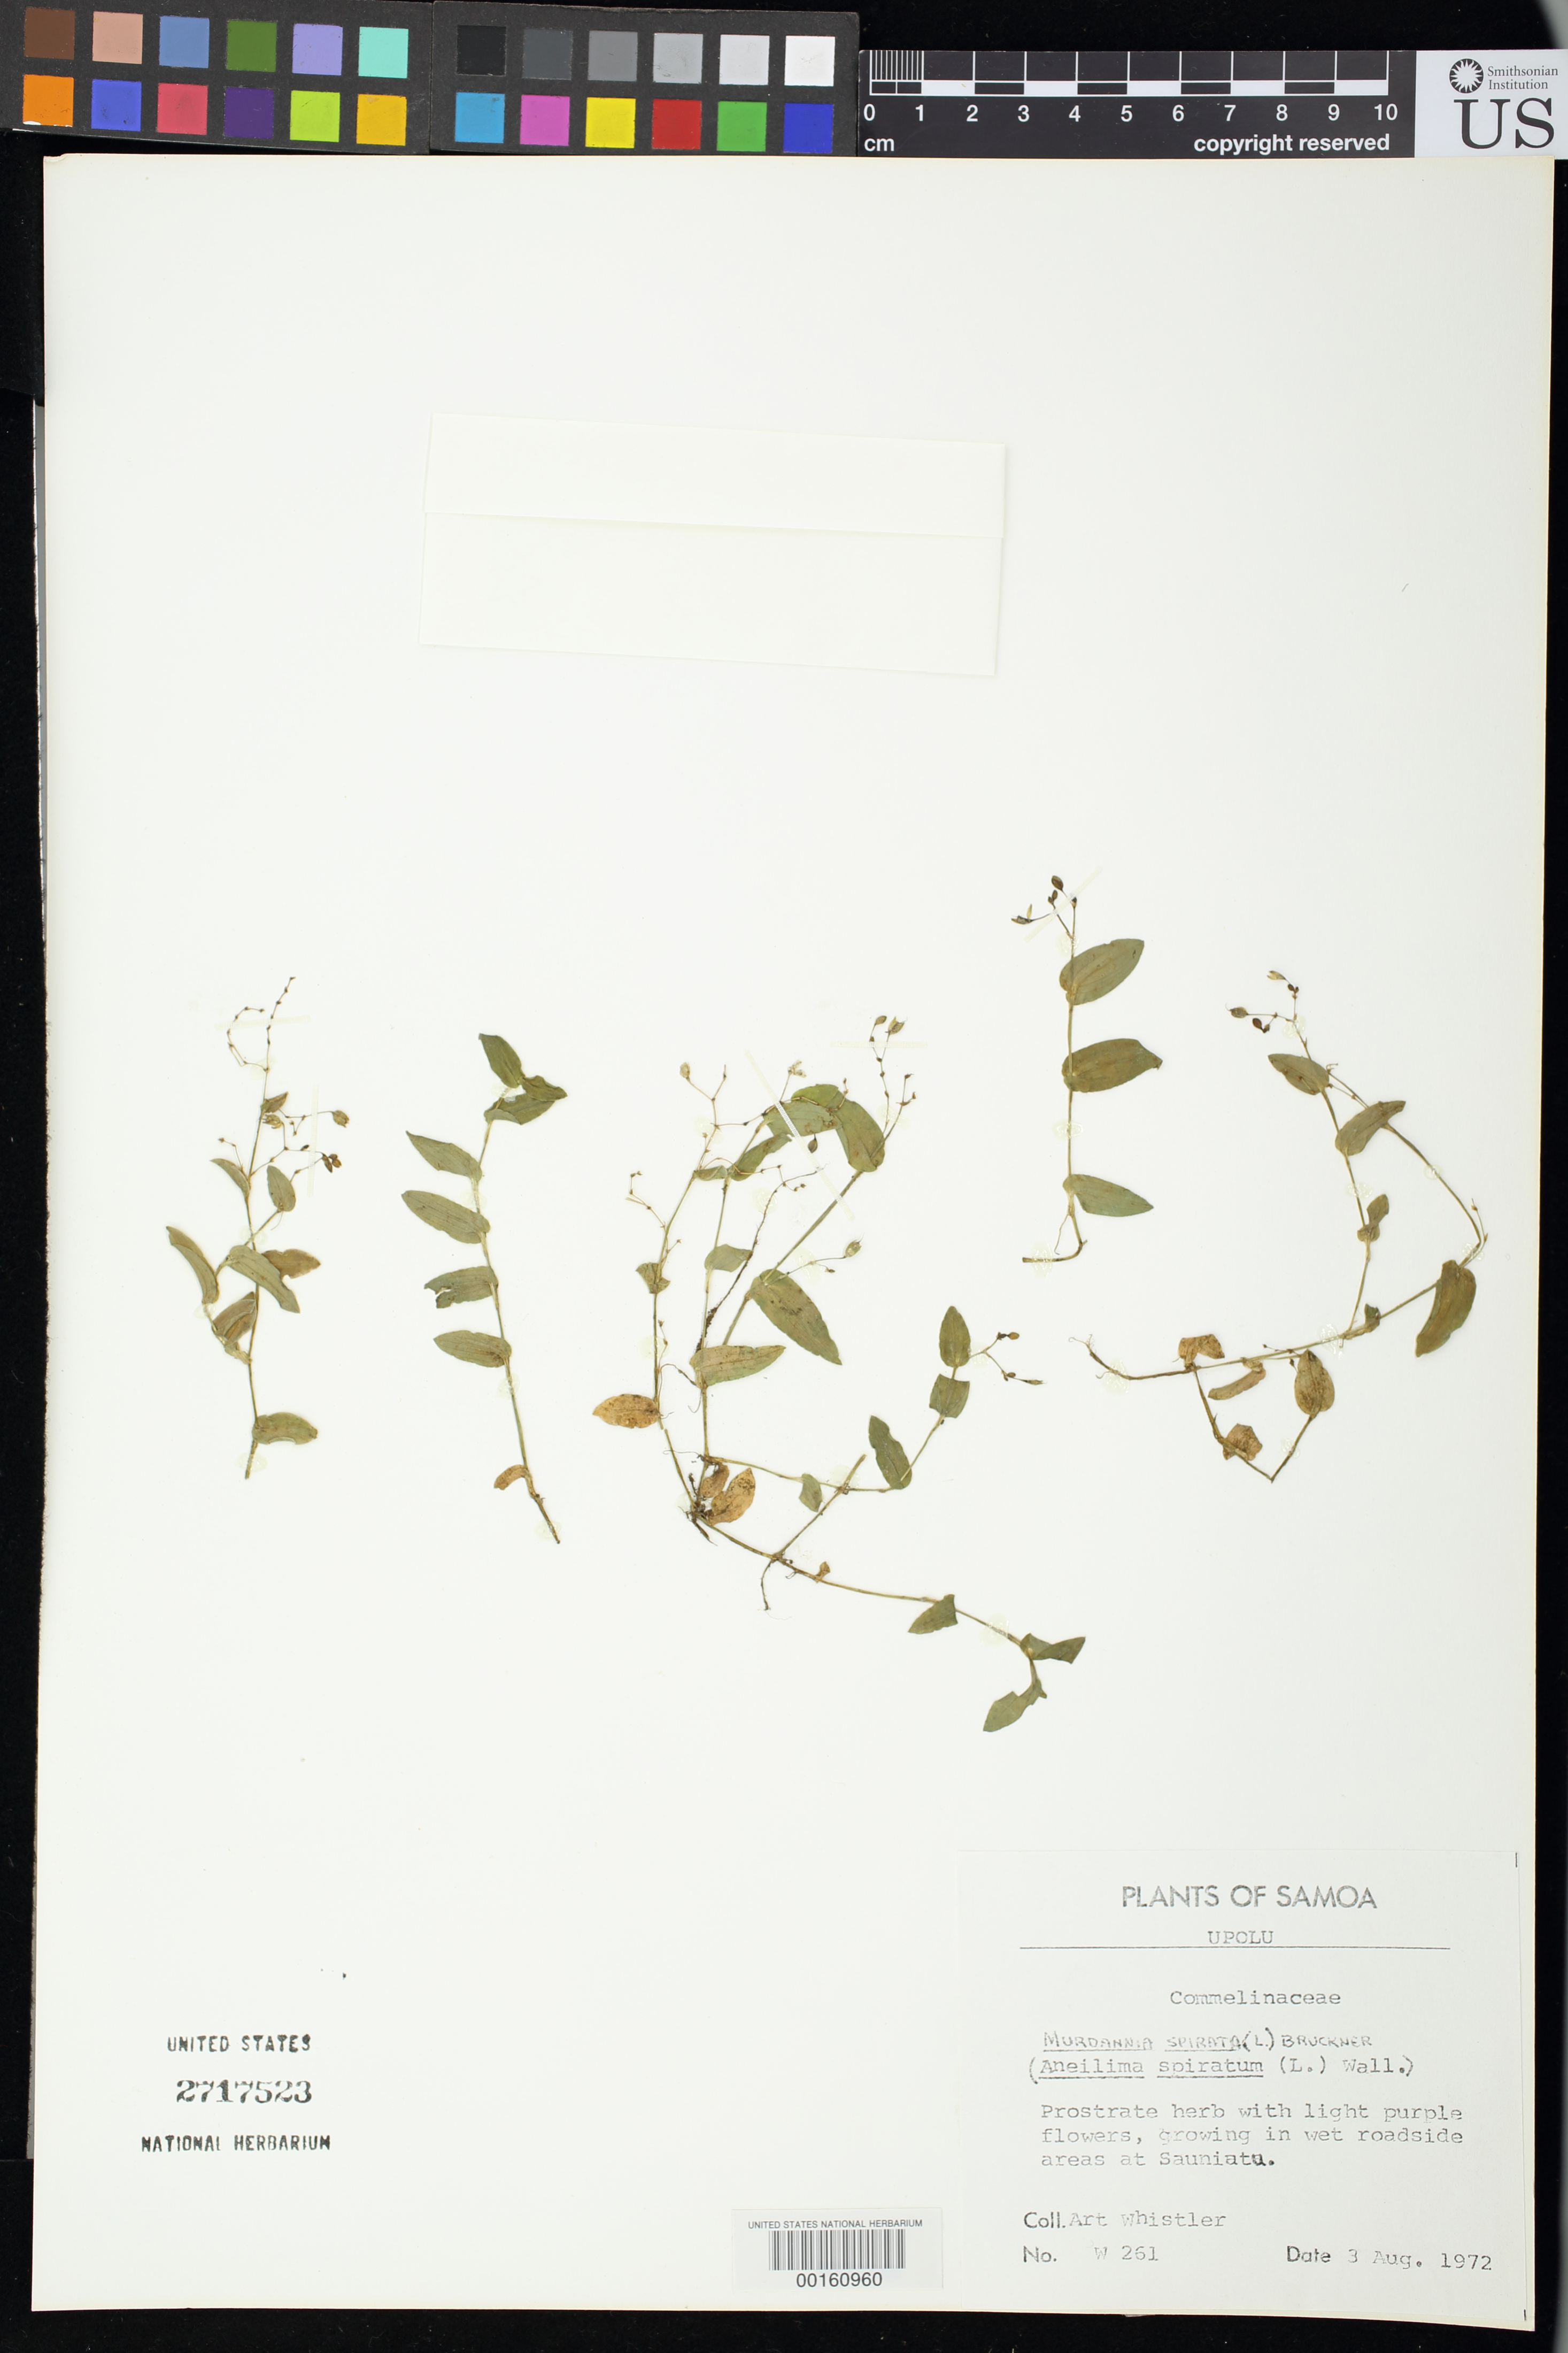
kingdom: Plantae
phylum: Tracheophyta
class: Liliopsida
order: Commelinales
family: Commelinaceae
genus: Murdannia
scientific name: Murdannia spirata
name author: (L.) G. Brückn.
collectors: A. Whistler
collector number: W261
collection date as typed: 03 Aug 1972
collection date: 1972-08-03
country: Samoa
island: Upolu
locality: Sauniatu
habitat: Wet roadside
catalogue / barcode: US 2717523